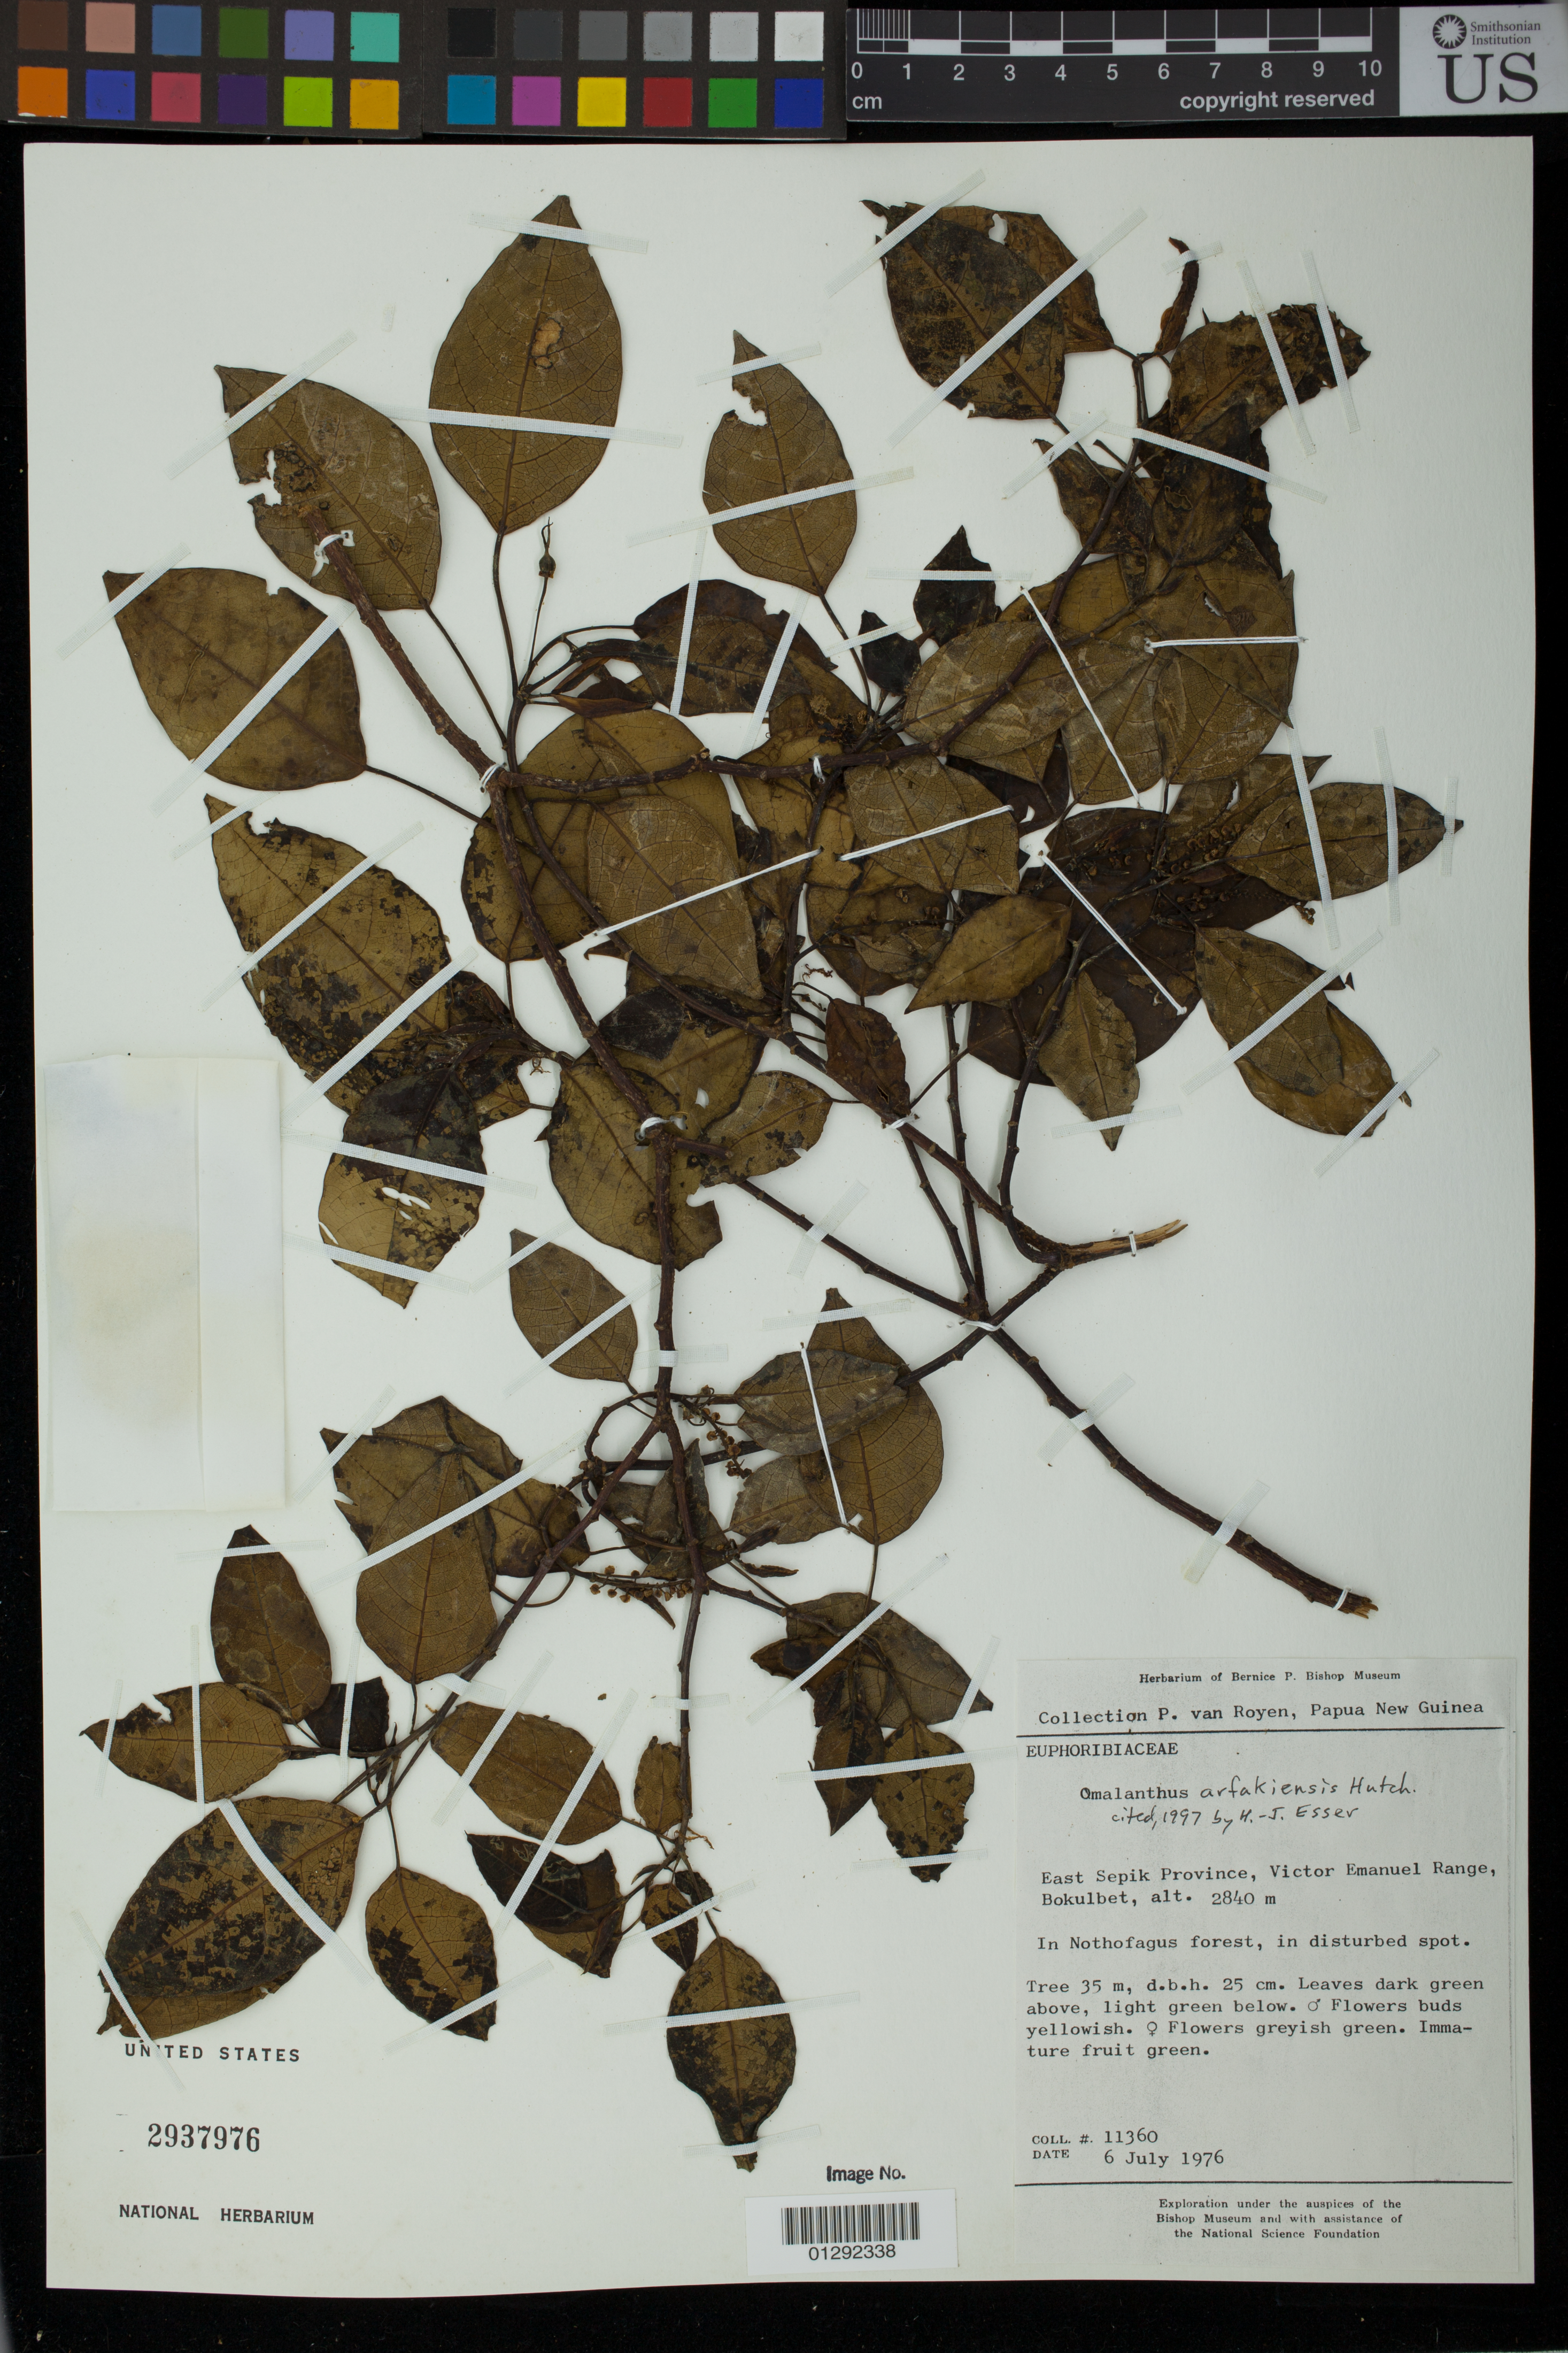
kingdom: Plantae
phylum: Tracheophyta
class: Magnoliopsida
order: Malpighiales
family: Euphorbiaceae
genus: Homalanthus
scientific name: Homalanthus arfakiensis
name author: Hutch.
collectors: P. van Royen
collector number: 11360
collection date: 1976-07-06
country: Papua New Guinea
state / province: East Sepik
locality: Victor Emanuel Range, Bokulbet.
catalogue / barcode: US 2937976